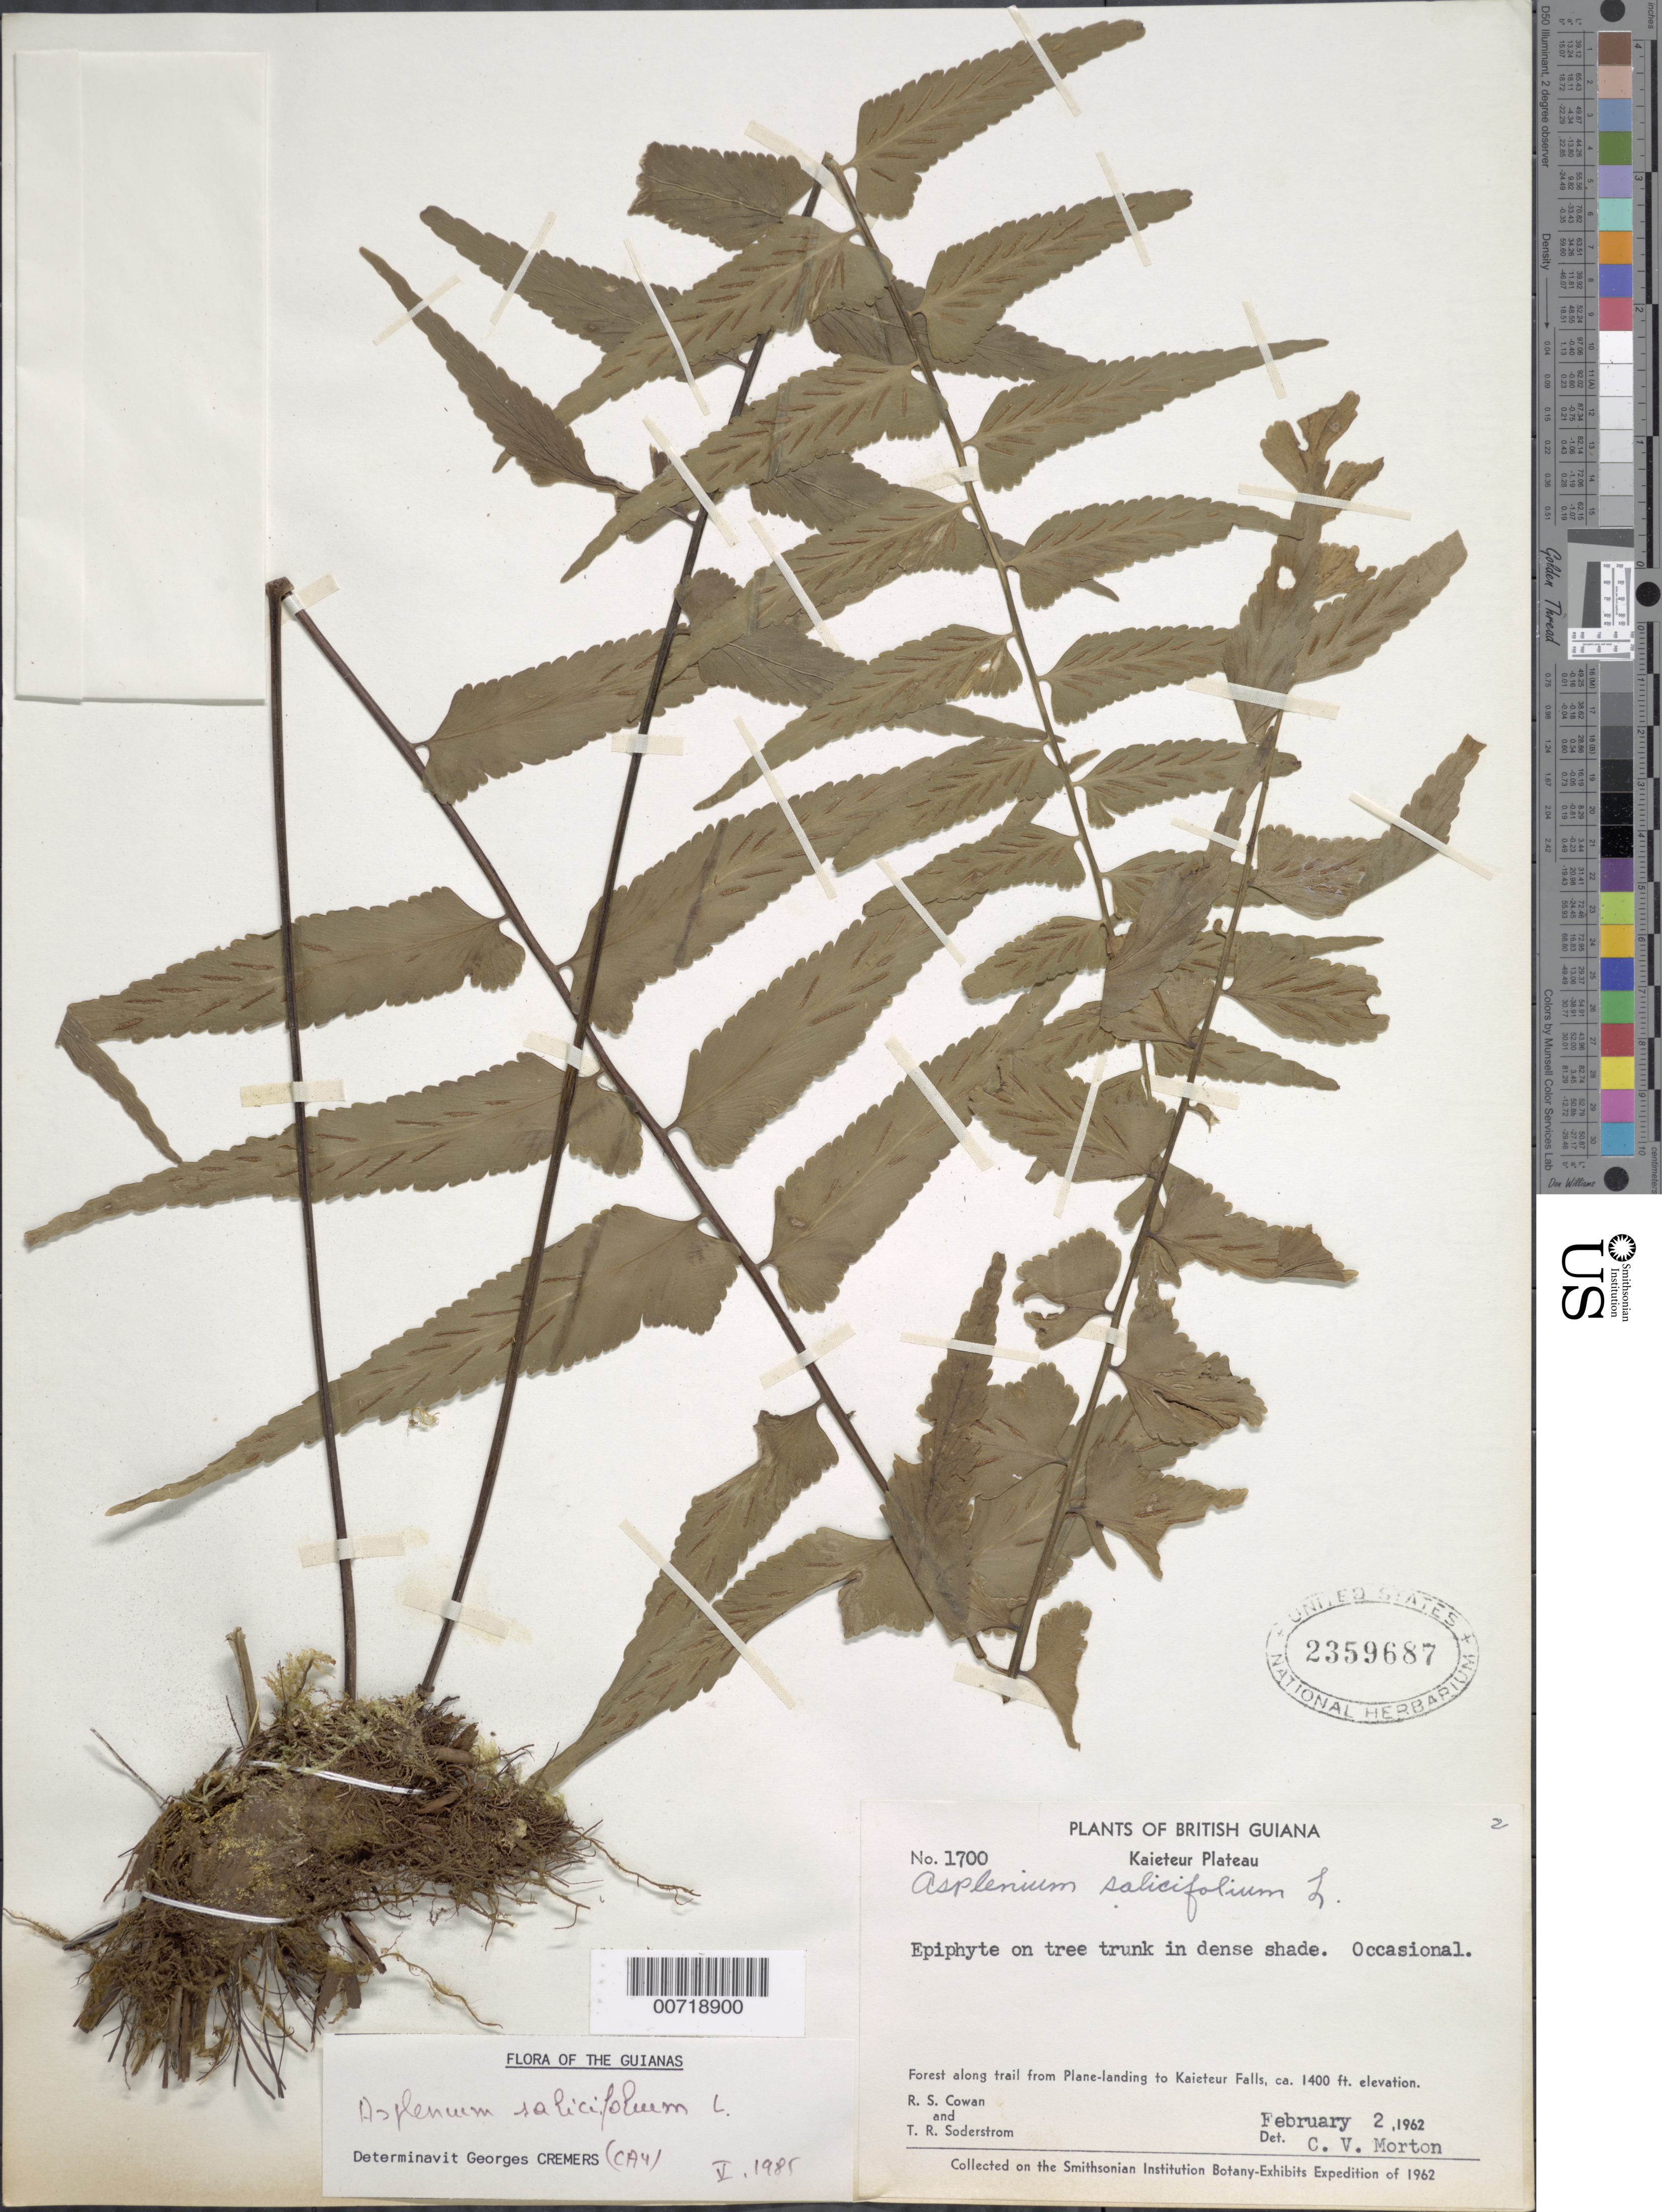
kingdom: Plantae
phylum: Tracheophyta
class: Polypodiopsida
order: Polypodiales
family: Aspleniaceae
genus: Asplenium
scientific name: Asplenium salicifolium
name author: L.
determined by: Cremers, Georges A.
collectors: R. S. Cowan & T. R. Soderstrom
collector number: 1700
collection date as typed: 2-Feb-62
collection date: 1962-02-02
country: Guyana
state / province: Potaro-Siparuni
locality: Kaieteur Plateau, along trail from plane landing to Kaieteur Falls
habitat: Dense shade; on tree trunk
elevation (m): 427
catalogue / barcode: US 2359687